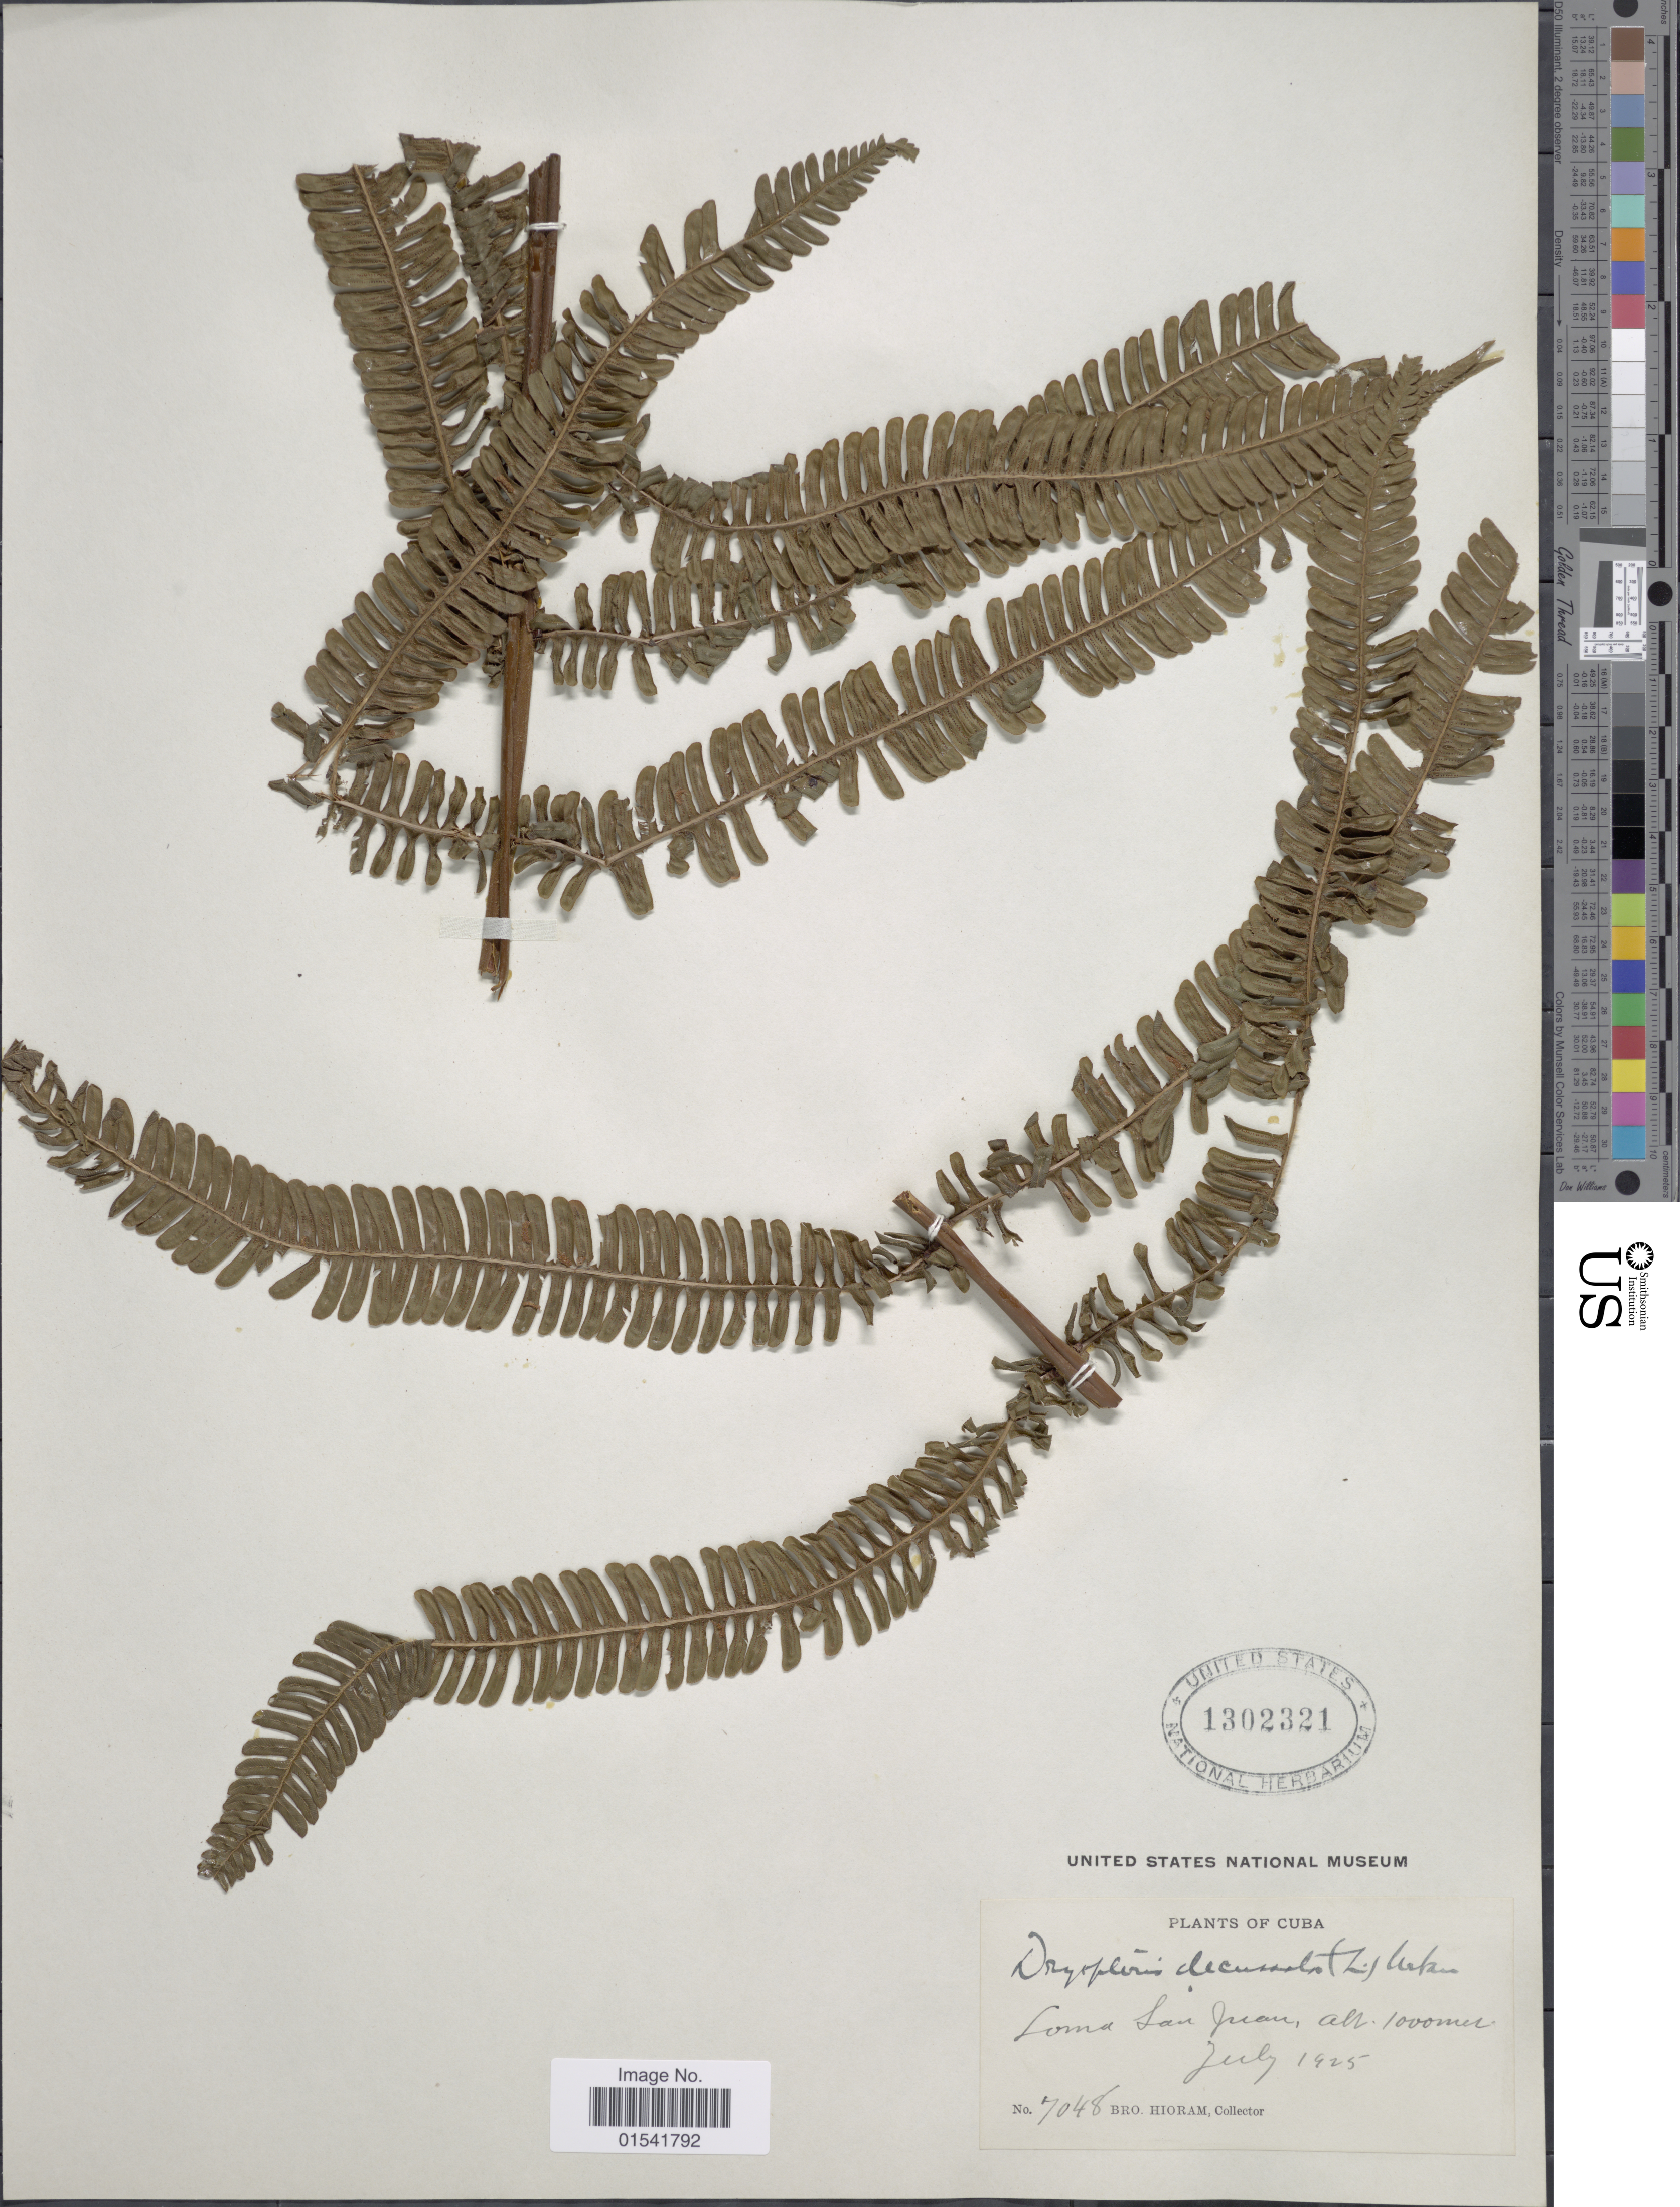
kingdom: Plantae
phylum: Tracheophyta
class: Polypodiopsida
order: Polypodiales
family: Thelypteridaceae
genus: Steiropteris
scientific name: Steiropteris decussata (L.) comb. nov., ined. 2015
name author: (L.)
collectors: Bro. Hioram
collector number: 7048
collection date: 1925-07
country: Cuba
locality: Loma San Juan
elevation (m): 1000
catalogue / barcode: US 1302321